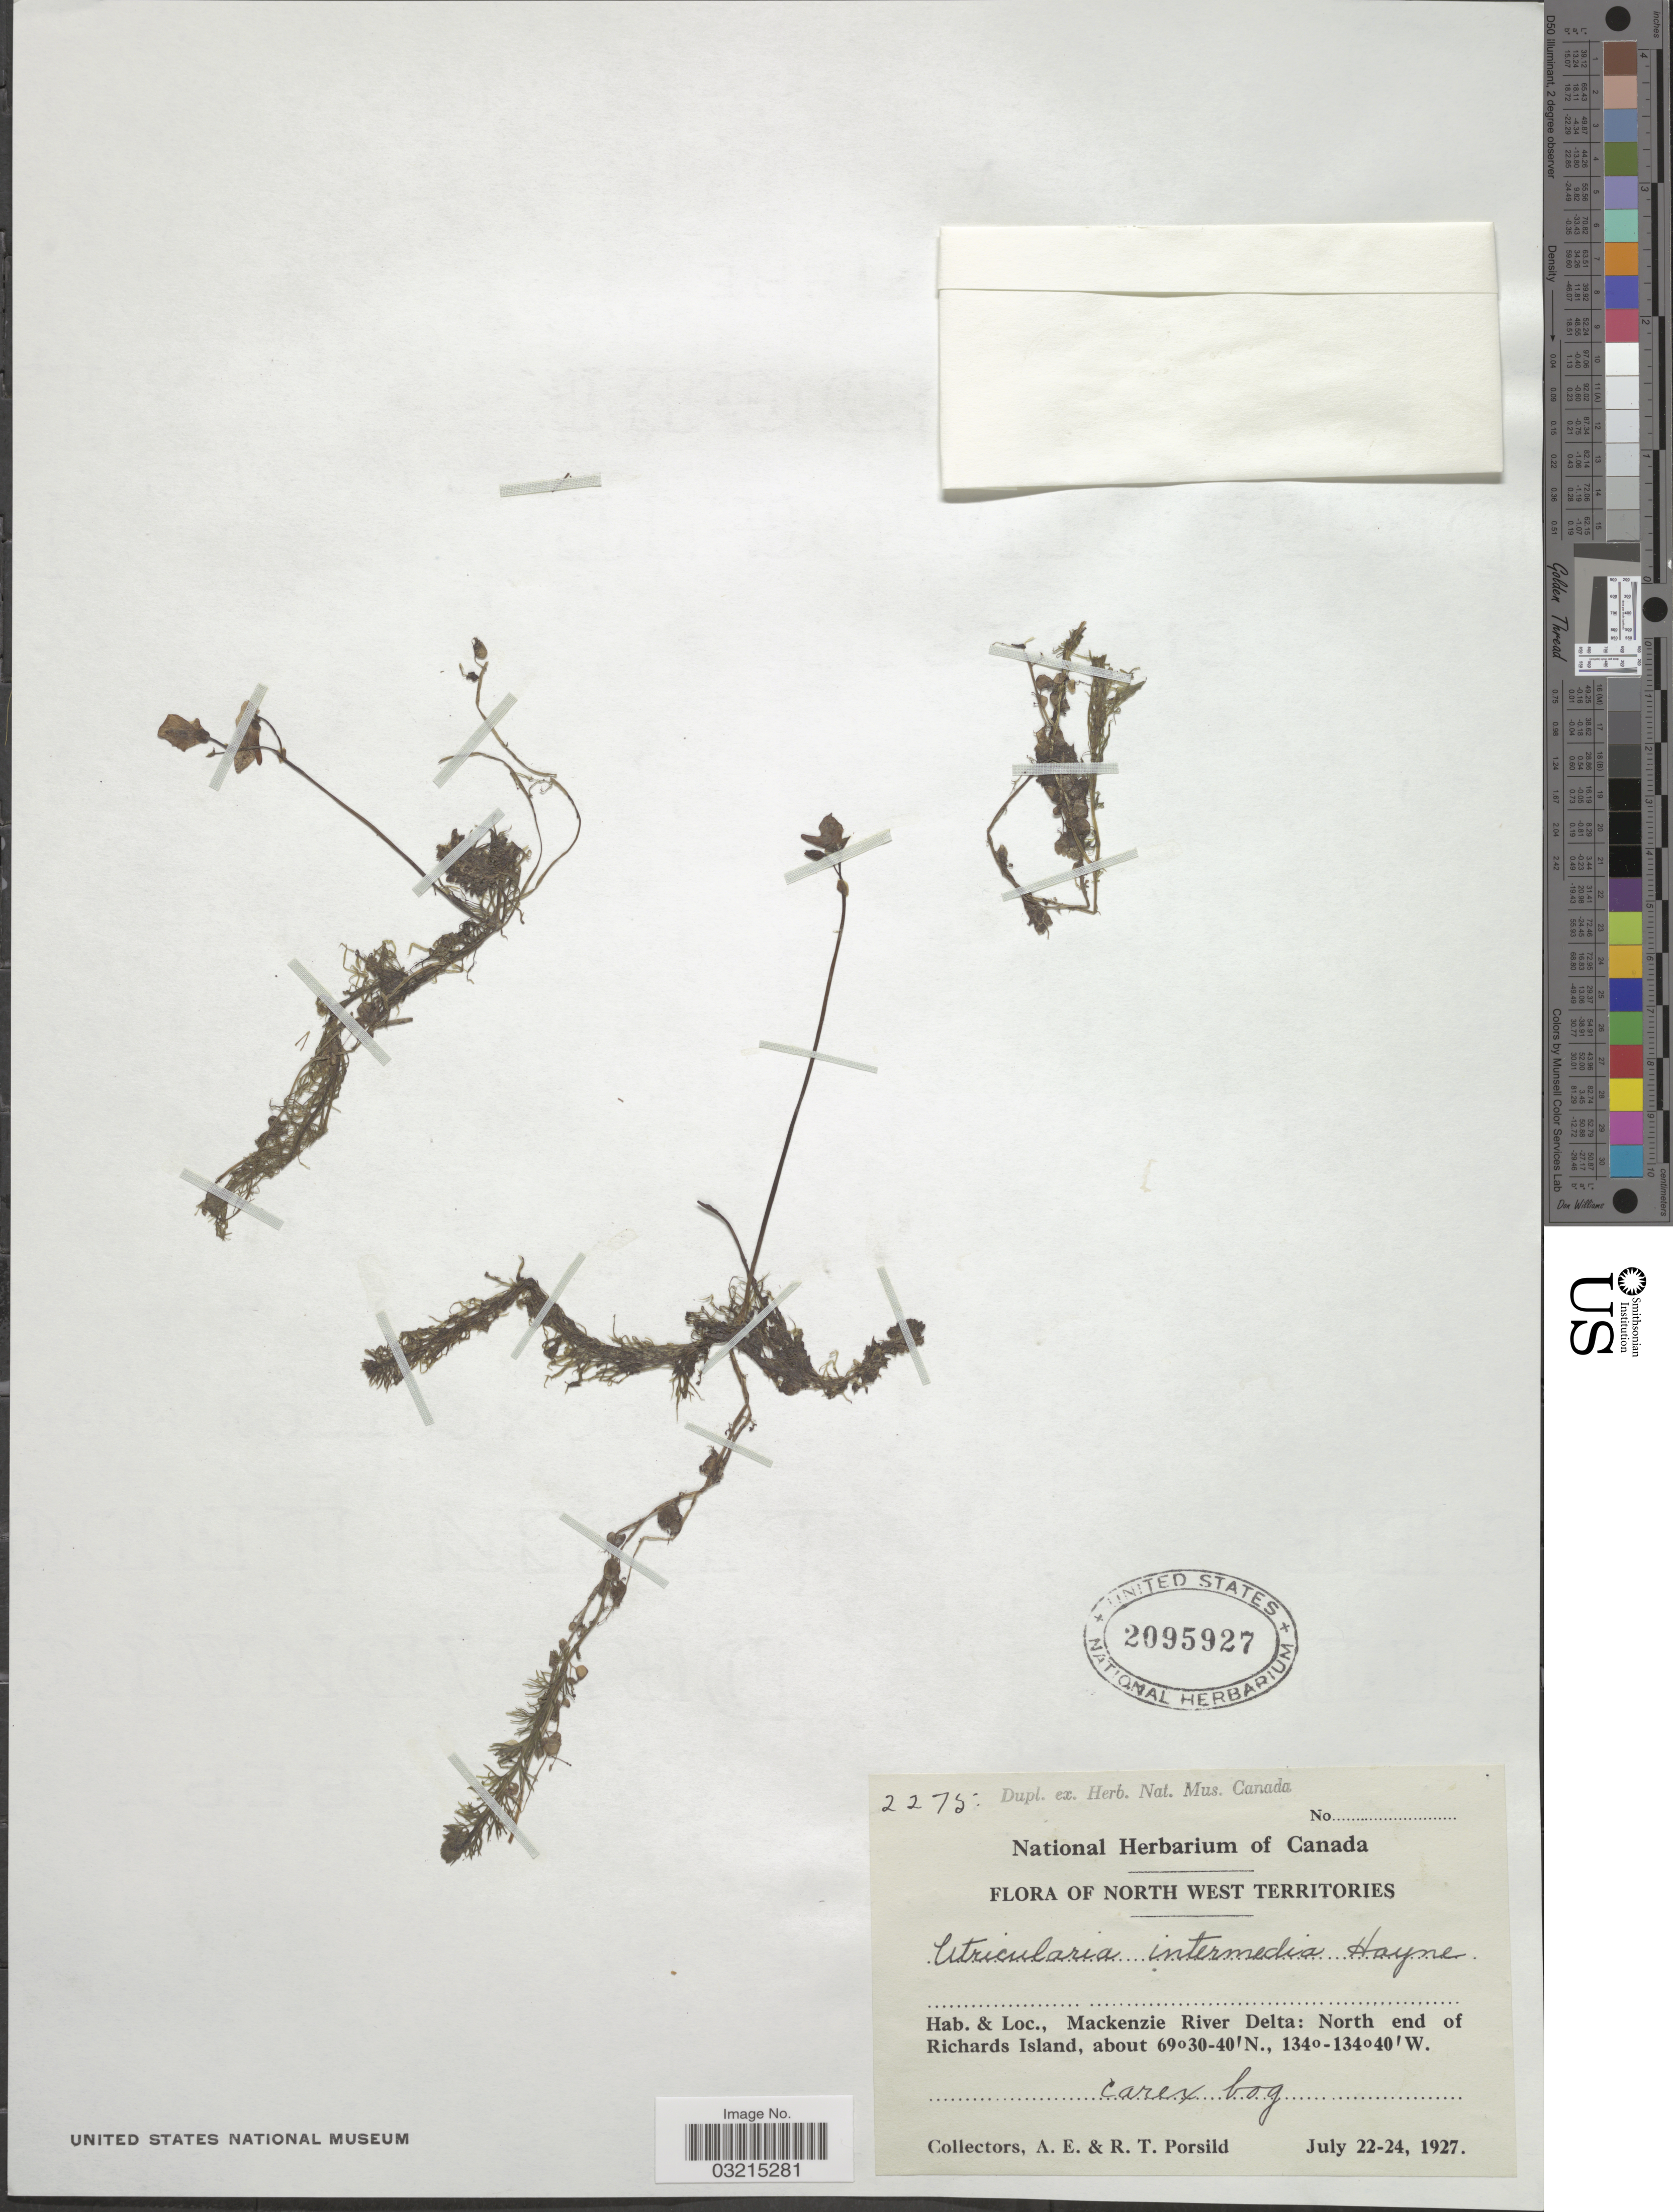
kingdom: Plantae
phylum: Tracheophyta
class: Magnoliopsida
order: Lamiales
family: Lentibulariaceae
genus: Utricularia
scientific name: Utricularia intermedia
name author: Hayne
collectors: A. E. Porsild & R. T. Porsild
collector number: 2275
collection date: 1927-07-22/1927-07-24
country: Canada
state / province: Northwest Territories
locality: Mackenzie River Delta: North end of Richards Island.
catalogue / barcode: US 2095927